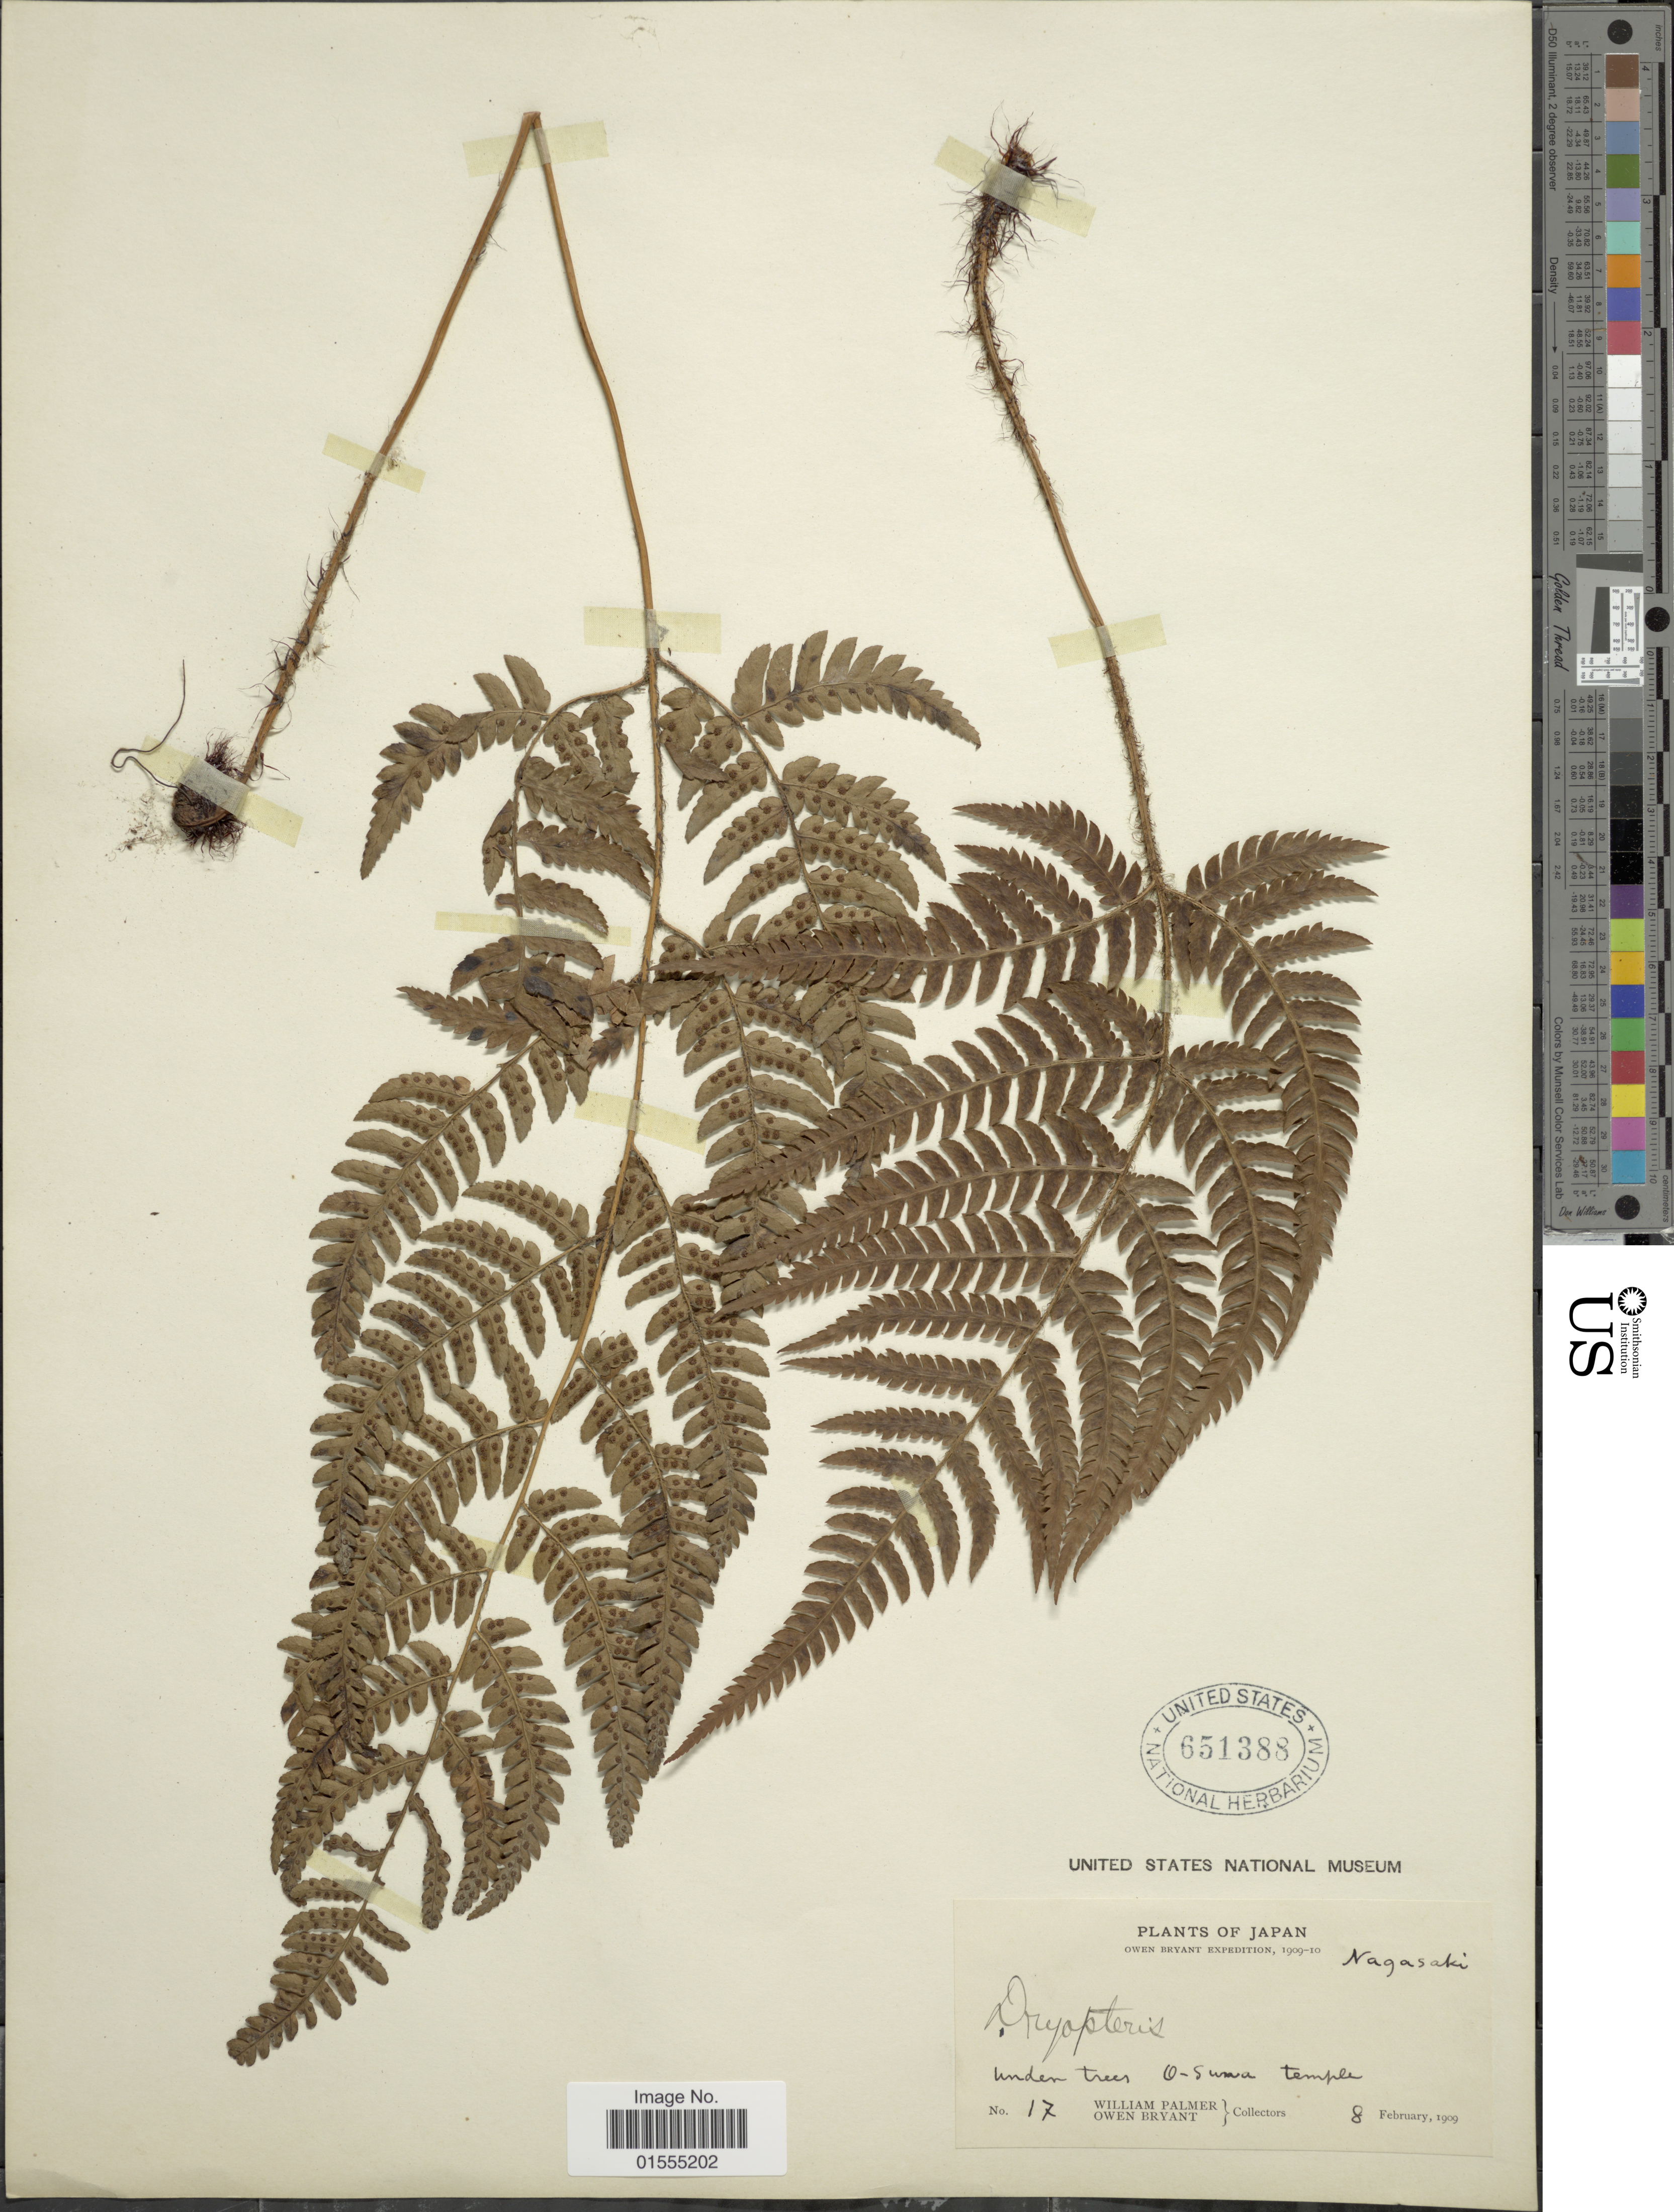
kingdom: Plantae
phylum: Tracheophyta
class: Polypodiopsida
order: Polypodiales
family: Dryopteridaceae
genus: Dryopteris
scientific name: Dryopteris varia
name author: (L.) Kuntze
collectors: W. Palmer & O. Bryant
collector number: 17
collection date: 1909-02-08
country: Japan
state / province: Nagasaki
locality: Nagasaki, Under trees O-Suma temple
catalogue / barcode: US 651388